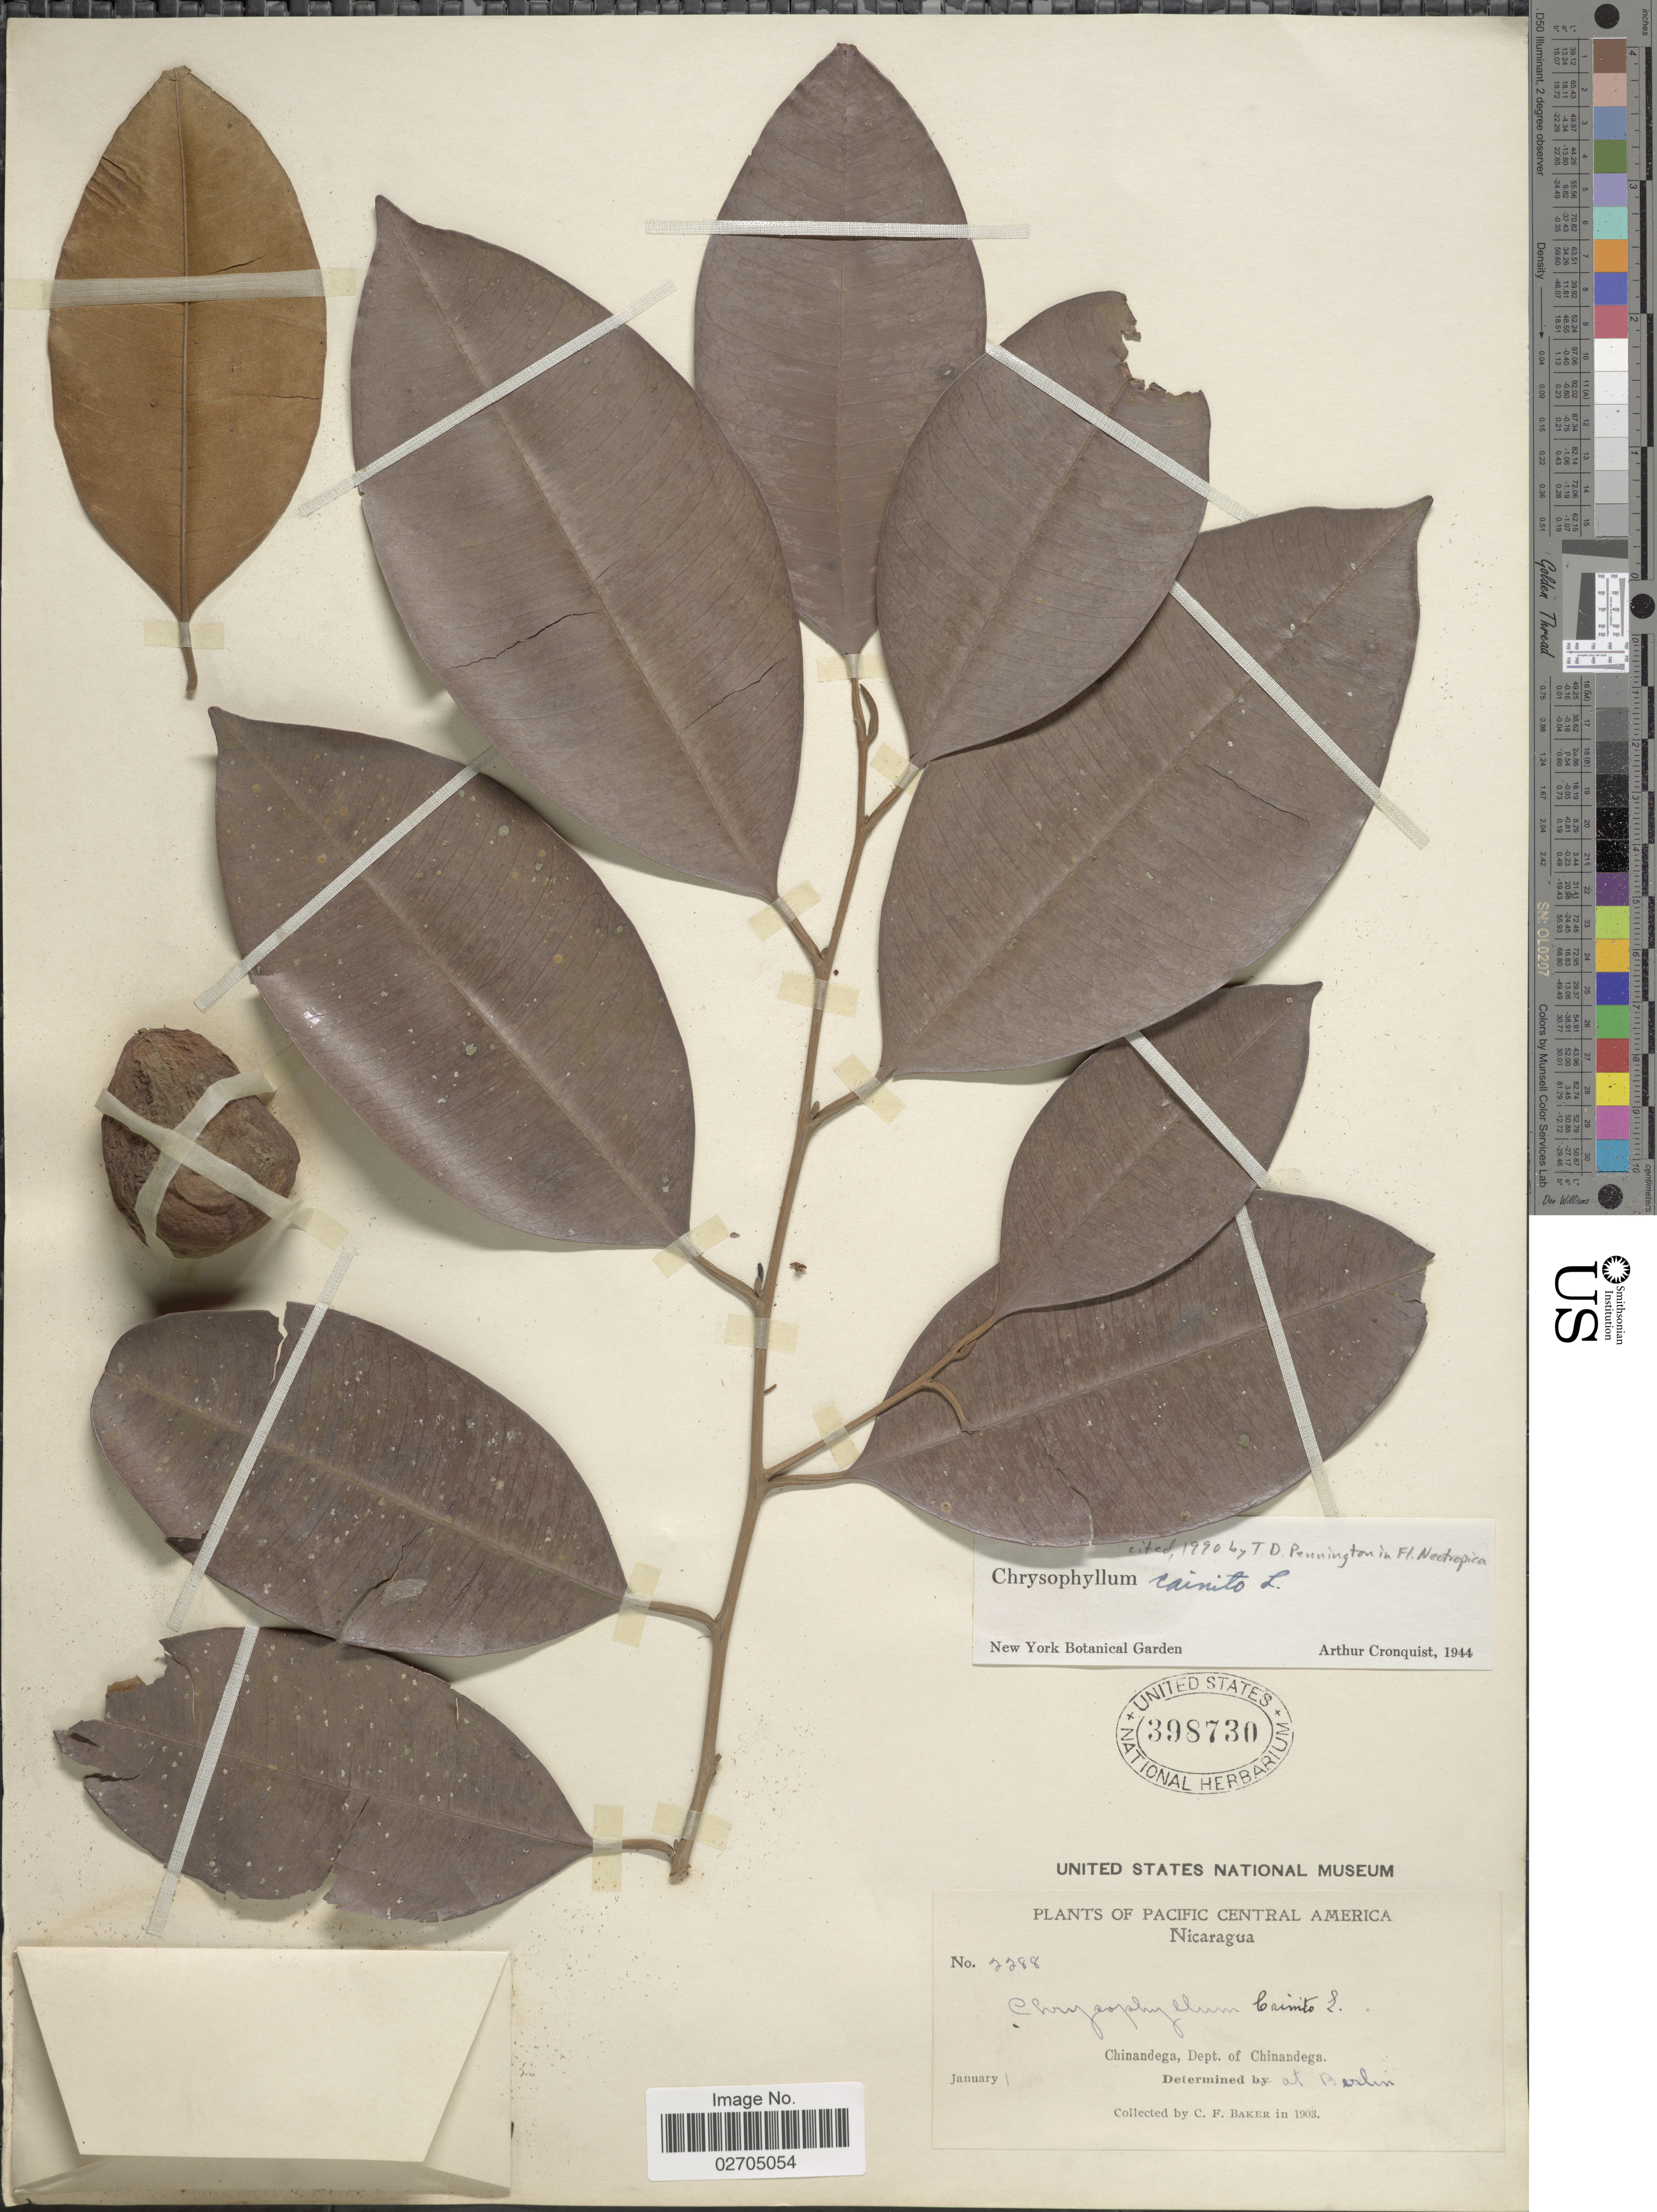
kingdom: Plantae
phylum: Tracheophyta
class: Magnoliopsida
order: Ericales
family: Sapotaceae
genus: Chrysophyllum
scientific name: Chrysophyllum cainito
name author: L.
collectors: C. F. Baker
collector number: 2288*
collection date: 1903-01-01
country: Nicaragua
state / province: Chinandega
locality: Chinandega, Pacific Central America.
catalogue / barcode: US 398730